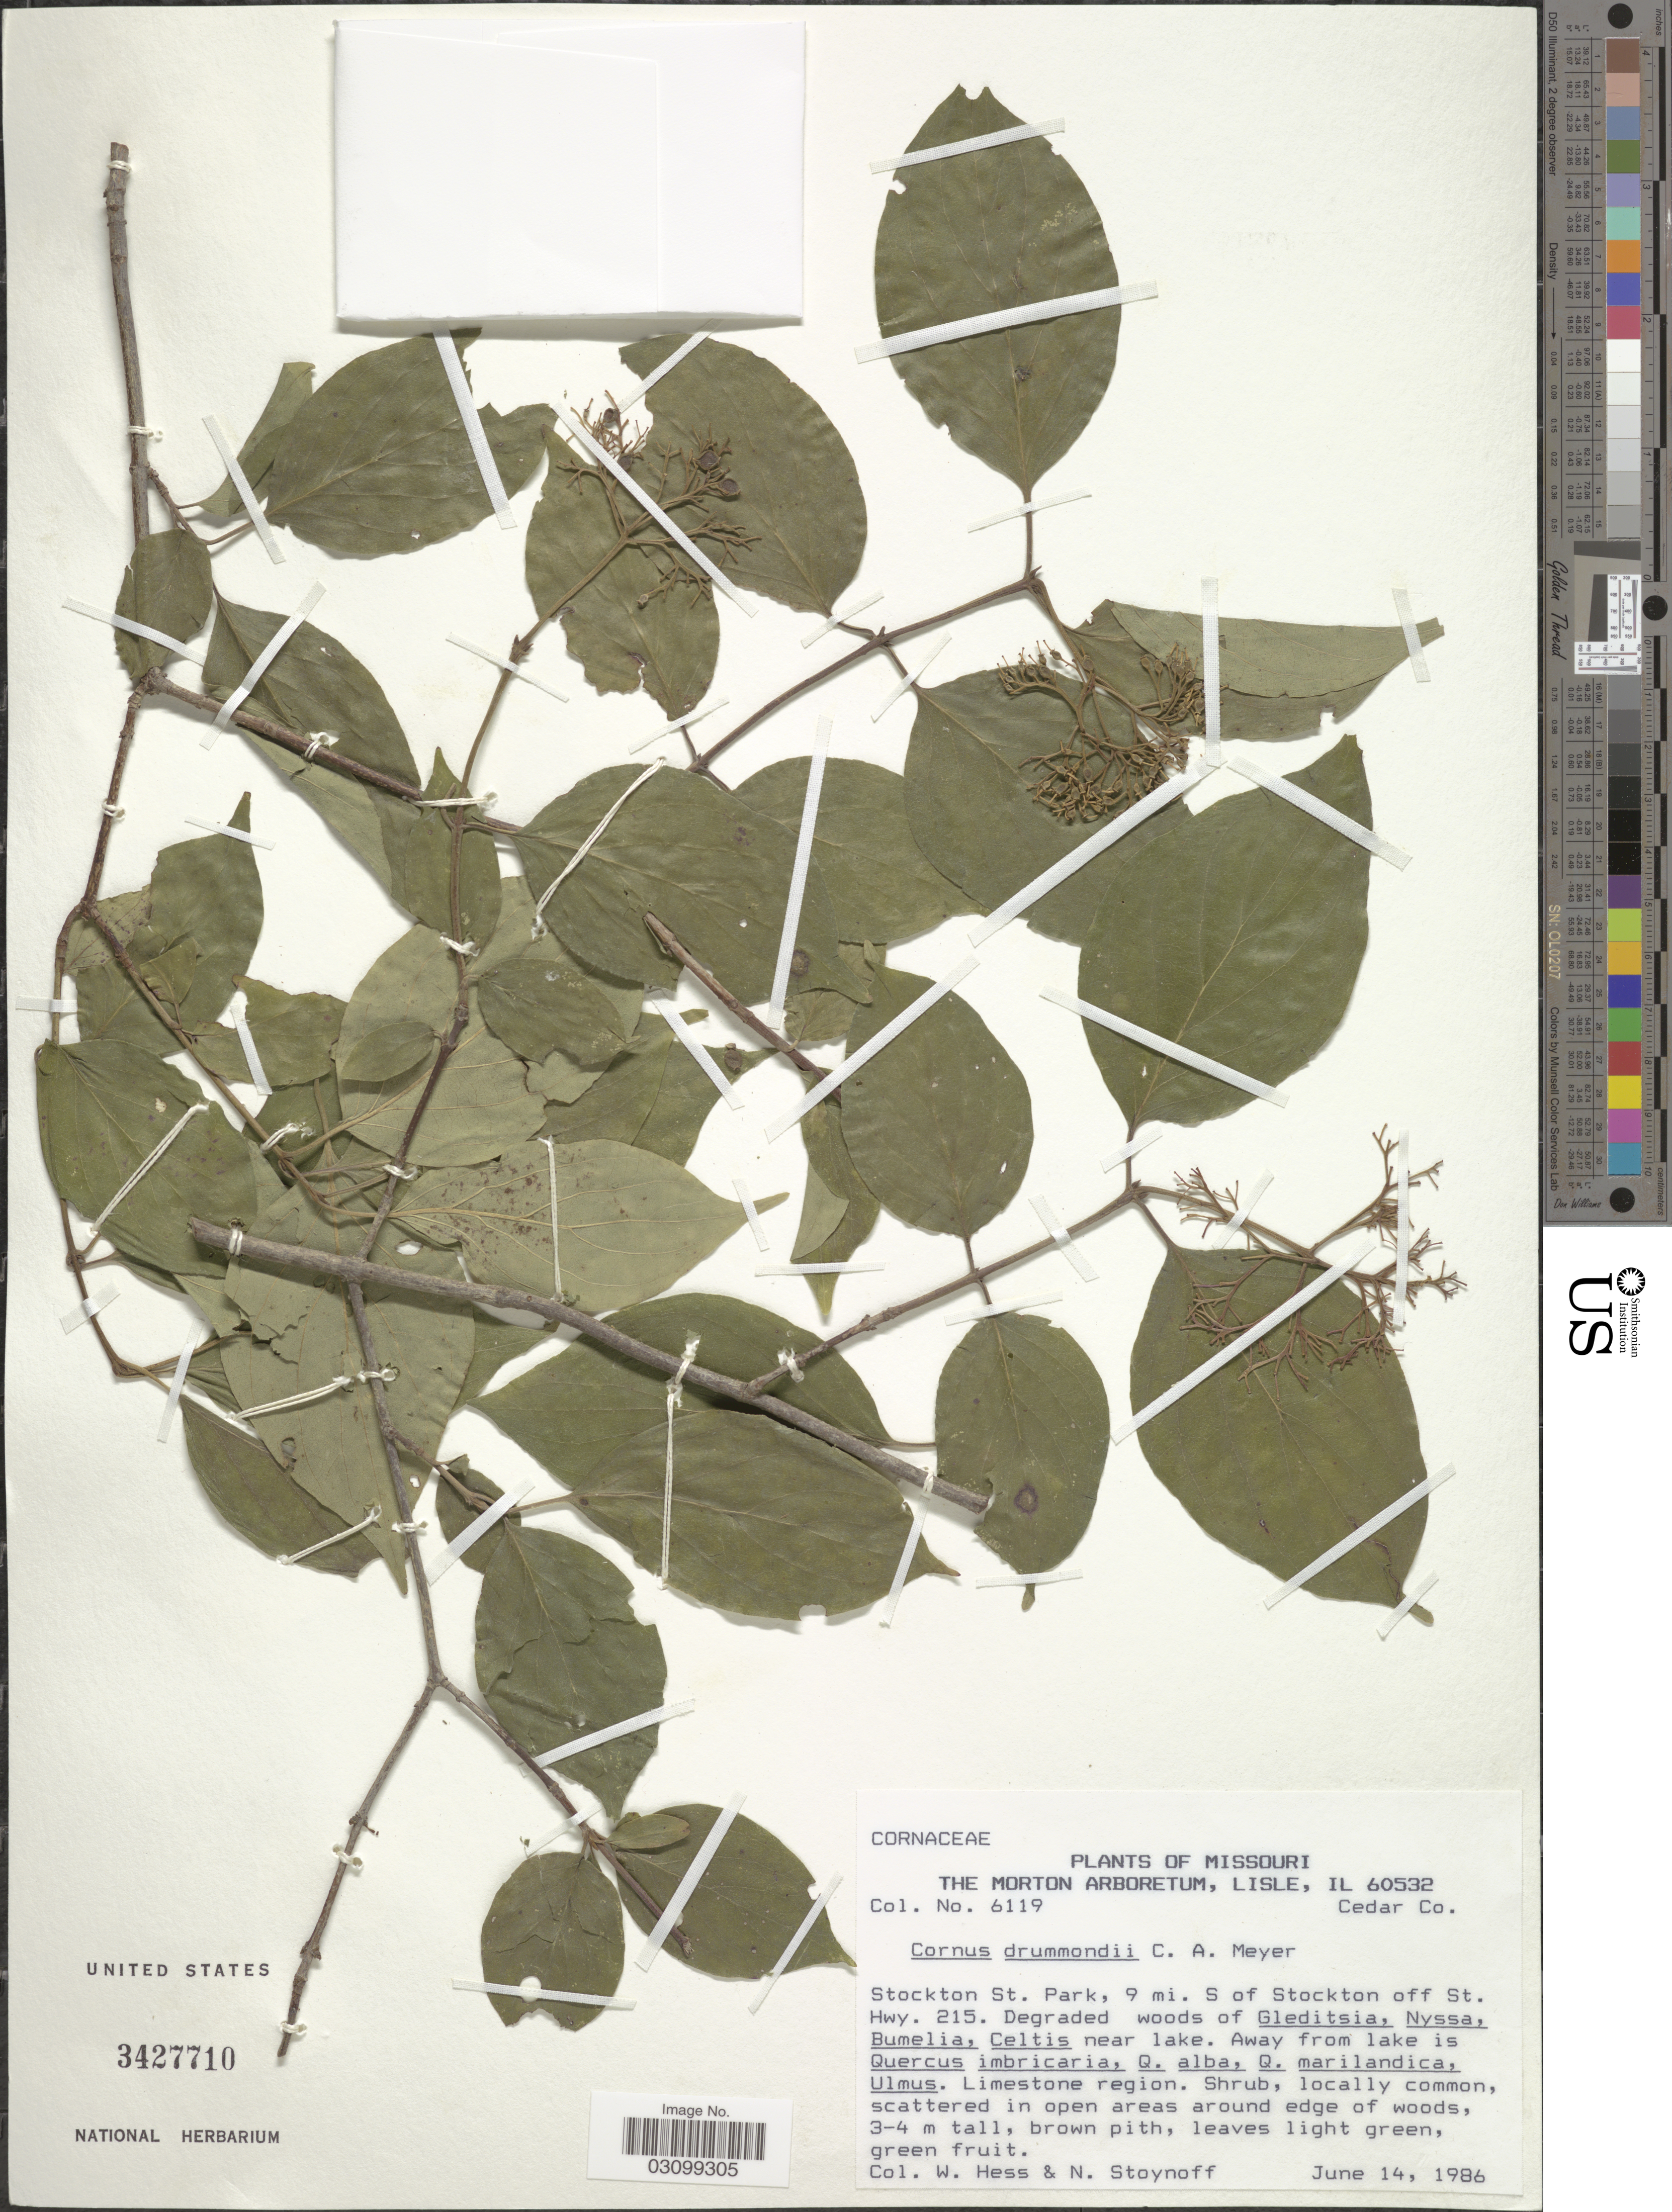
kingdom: Plantae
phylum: Tracheophyta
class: Magnoliopsida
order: Cornales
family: Cornaceae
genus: Cornus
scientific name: Cornus drummondii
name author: C.A. Mey.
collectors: W. Hess & N. Stoynoff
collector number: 6119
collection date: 1986-06-14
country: United States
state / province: Missouri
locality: Cedar Co. Stockton St. Park, 9 mi. S of Stockton off St. Hwy. 215.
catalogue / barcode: US 3427710